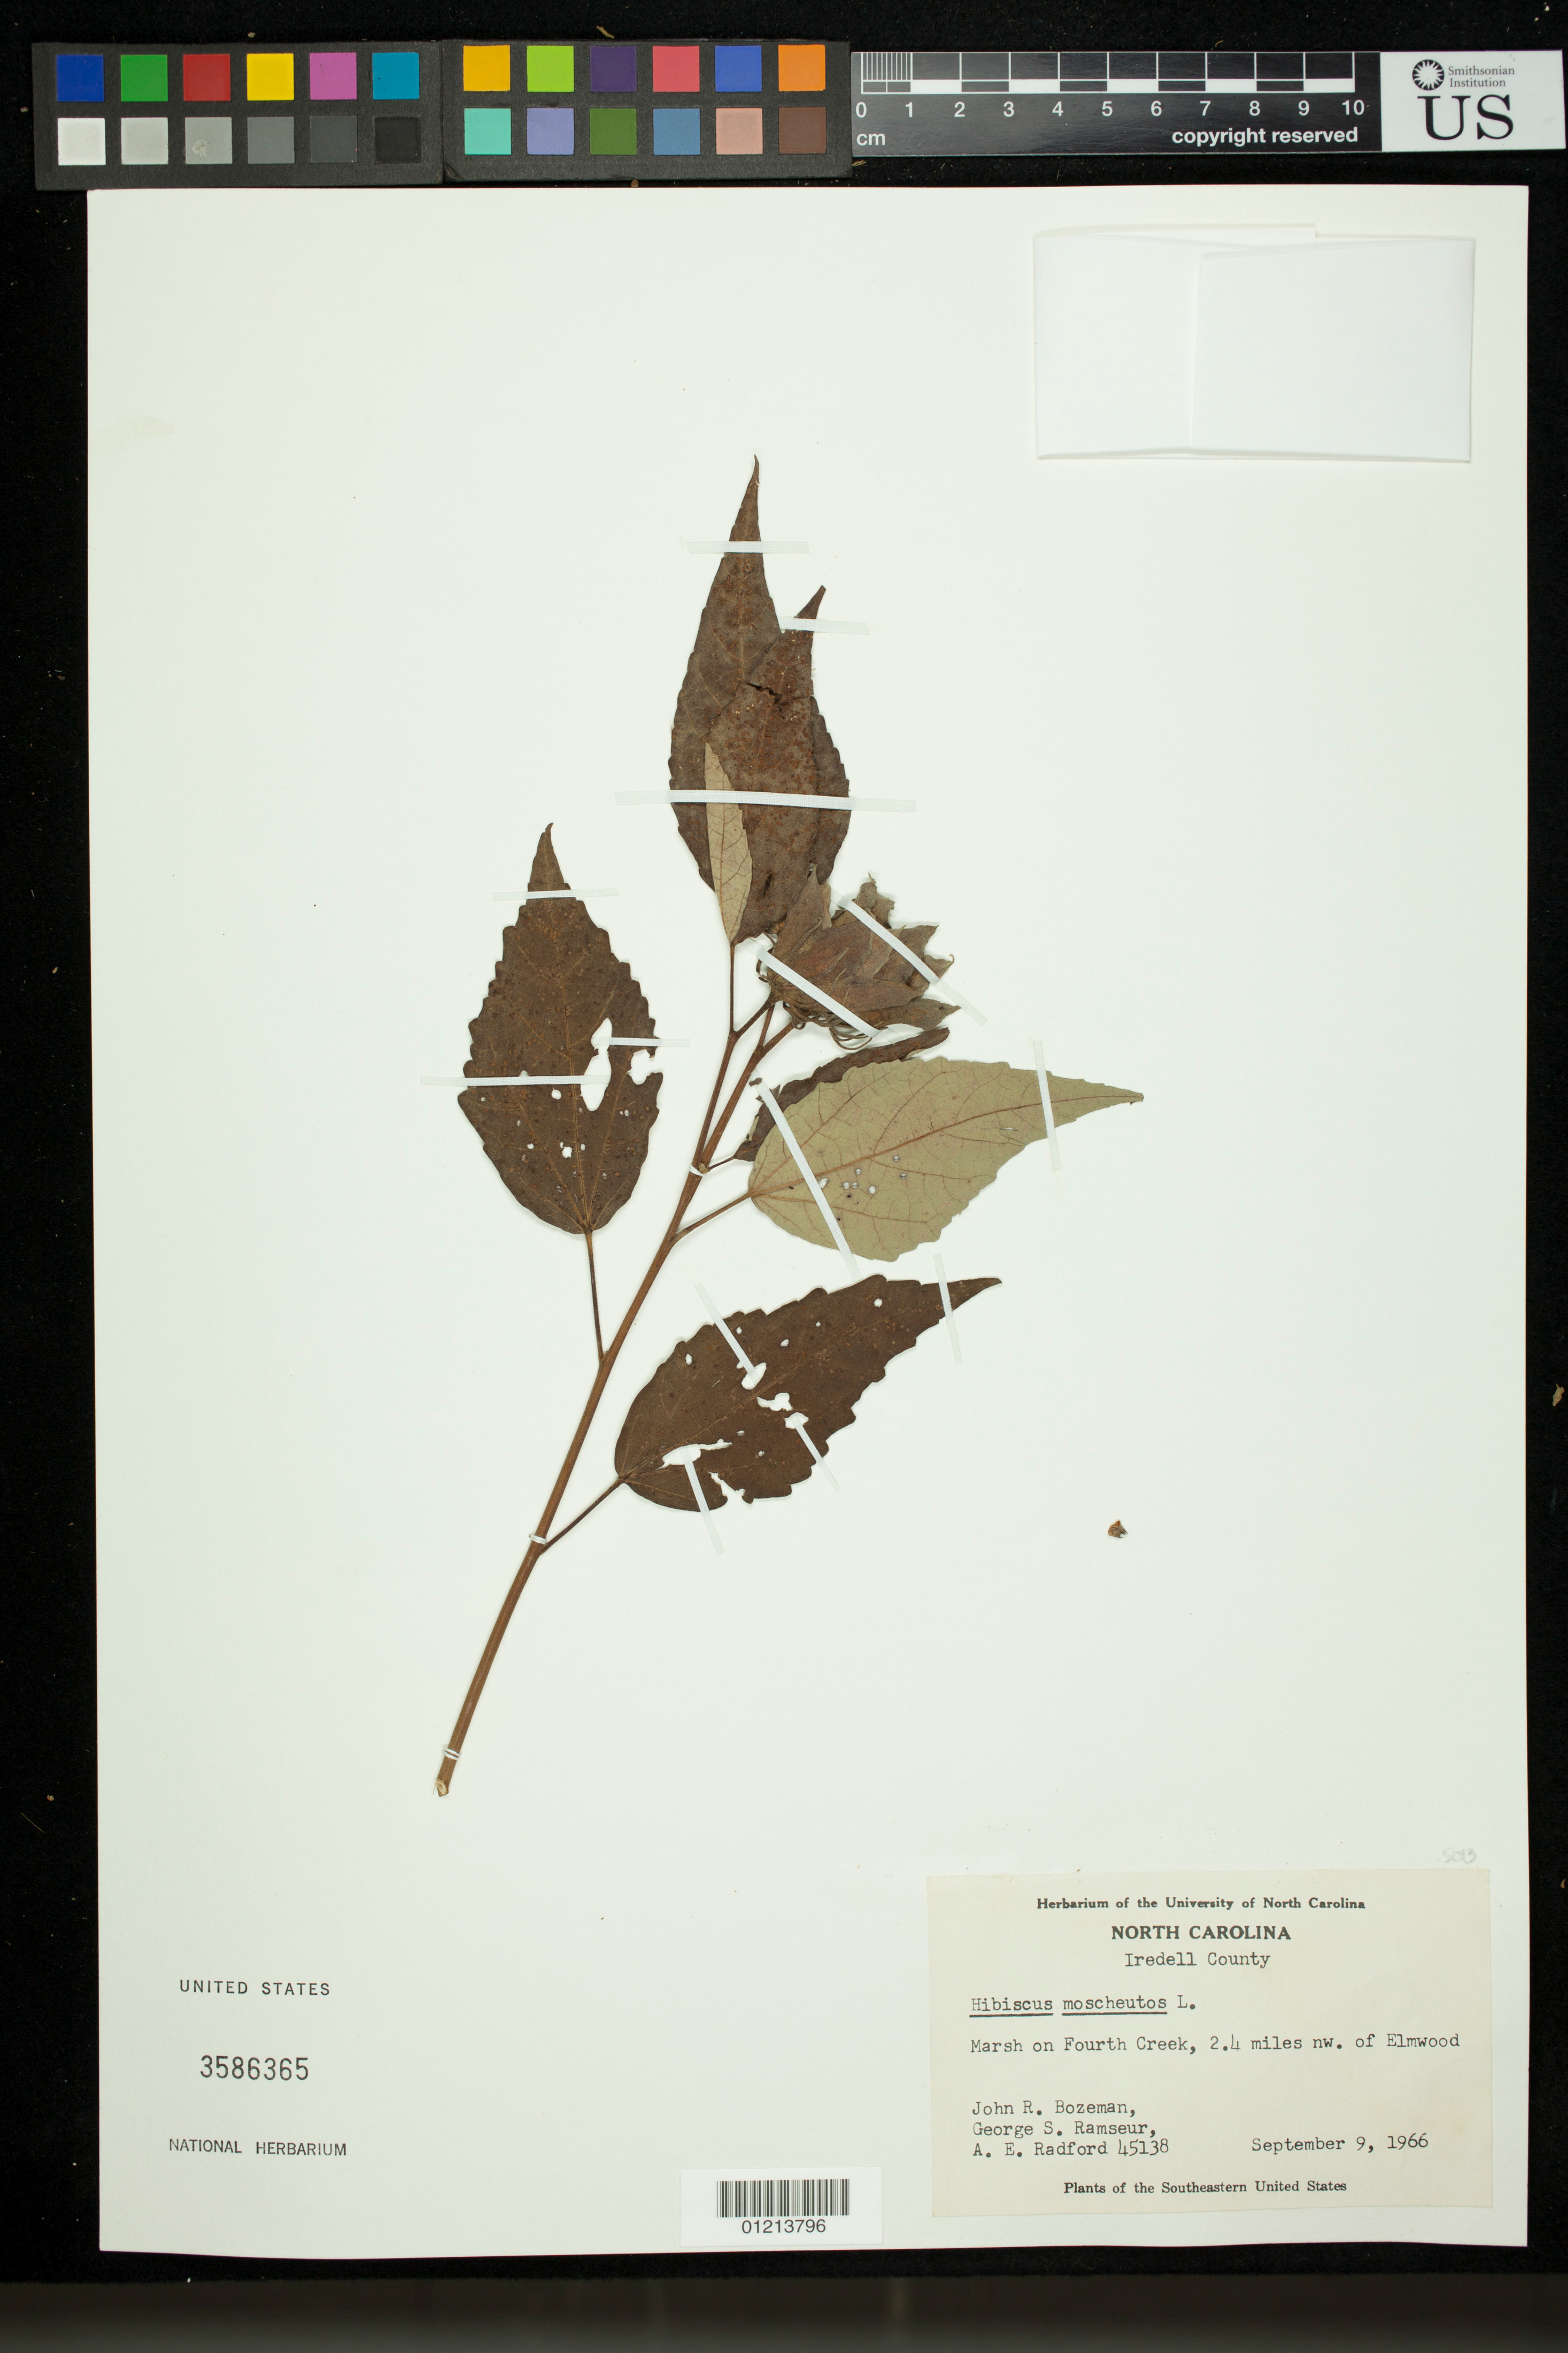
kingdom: Plantae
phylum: Tracheophyta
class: Magnoliopsida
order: Malvales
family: Malvaceae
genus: Hibiscus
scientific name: Hibiscus moscheutos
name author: L.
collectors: J. R. Bozeman, G. S. Ramseur & A. E. Radford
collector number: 45138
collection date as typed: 09 Jul 1966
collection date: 1966-07-09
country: United States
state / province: North Carolina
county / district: Iredell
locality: Iredell County: Marsh on Fourth Creek, 2.4 miles nw. of Elmwood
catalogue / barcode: US 3586365